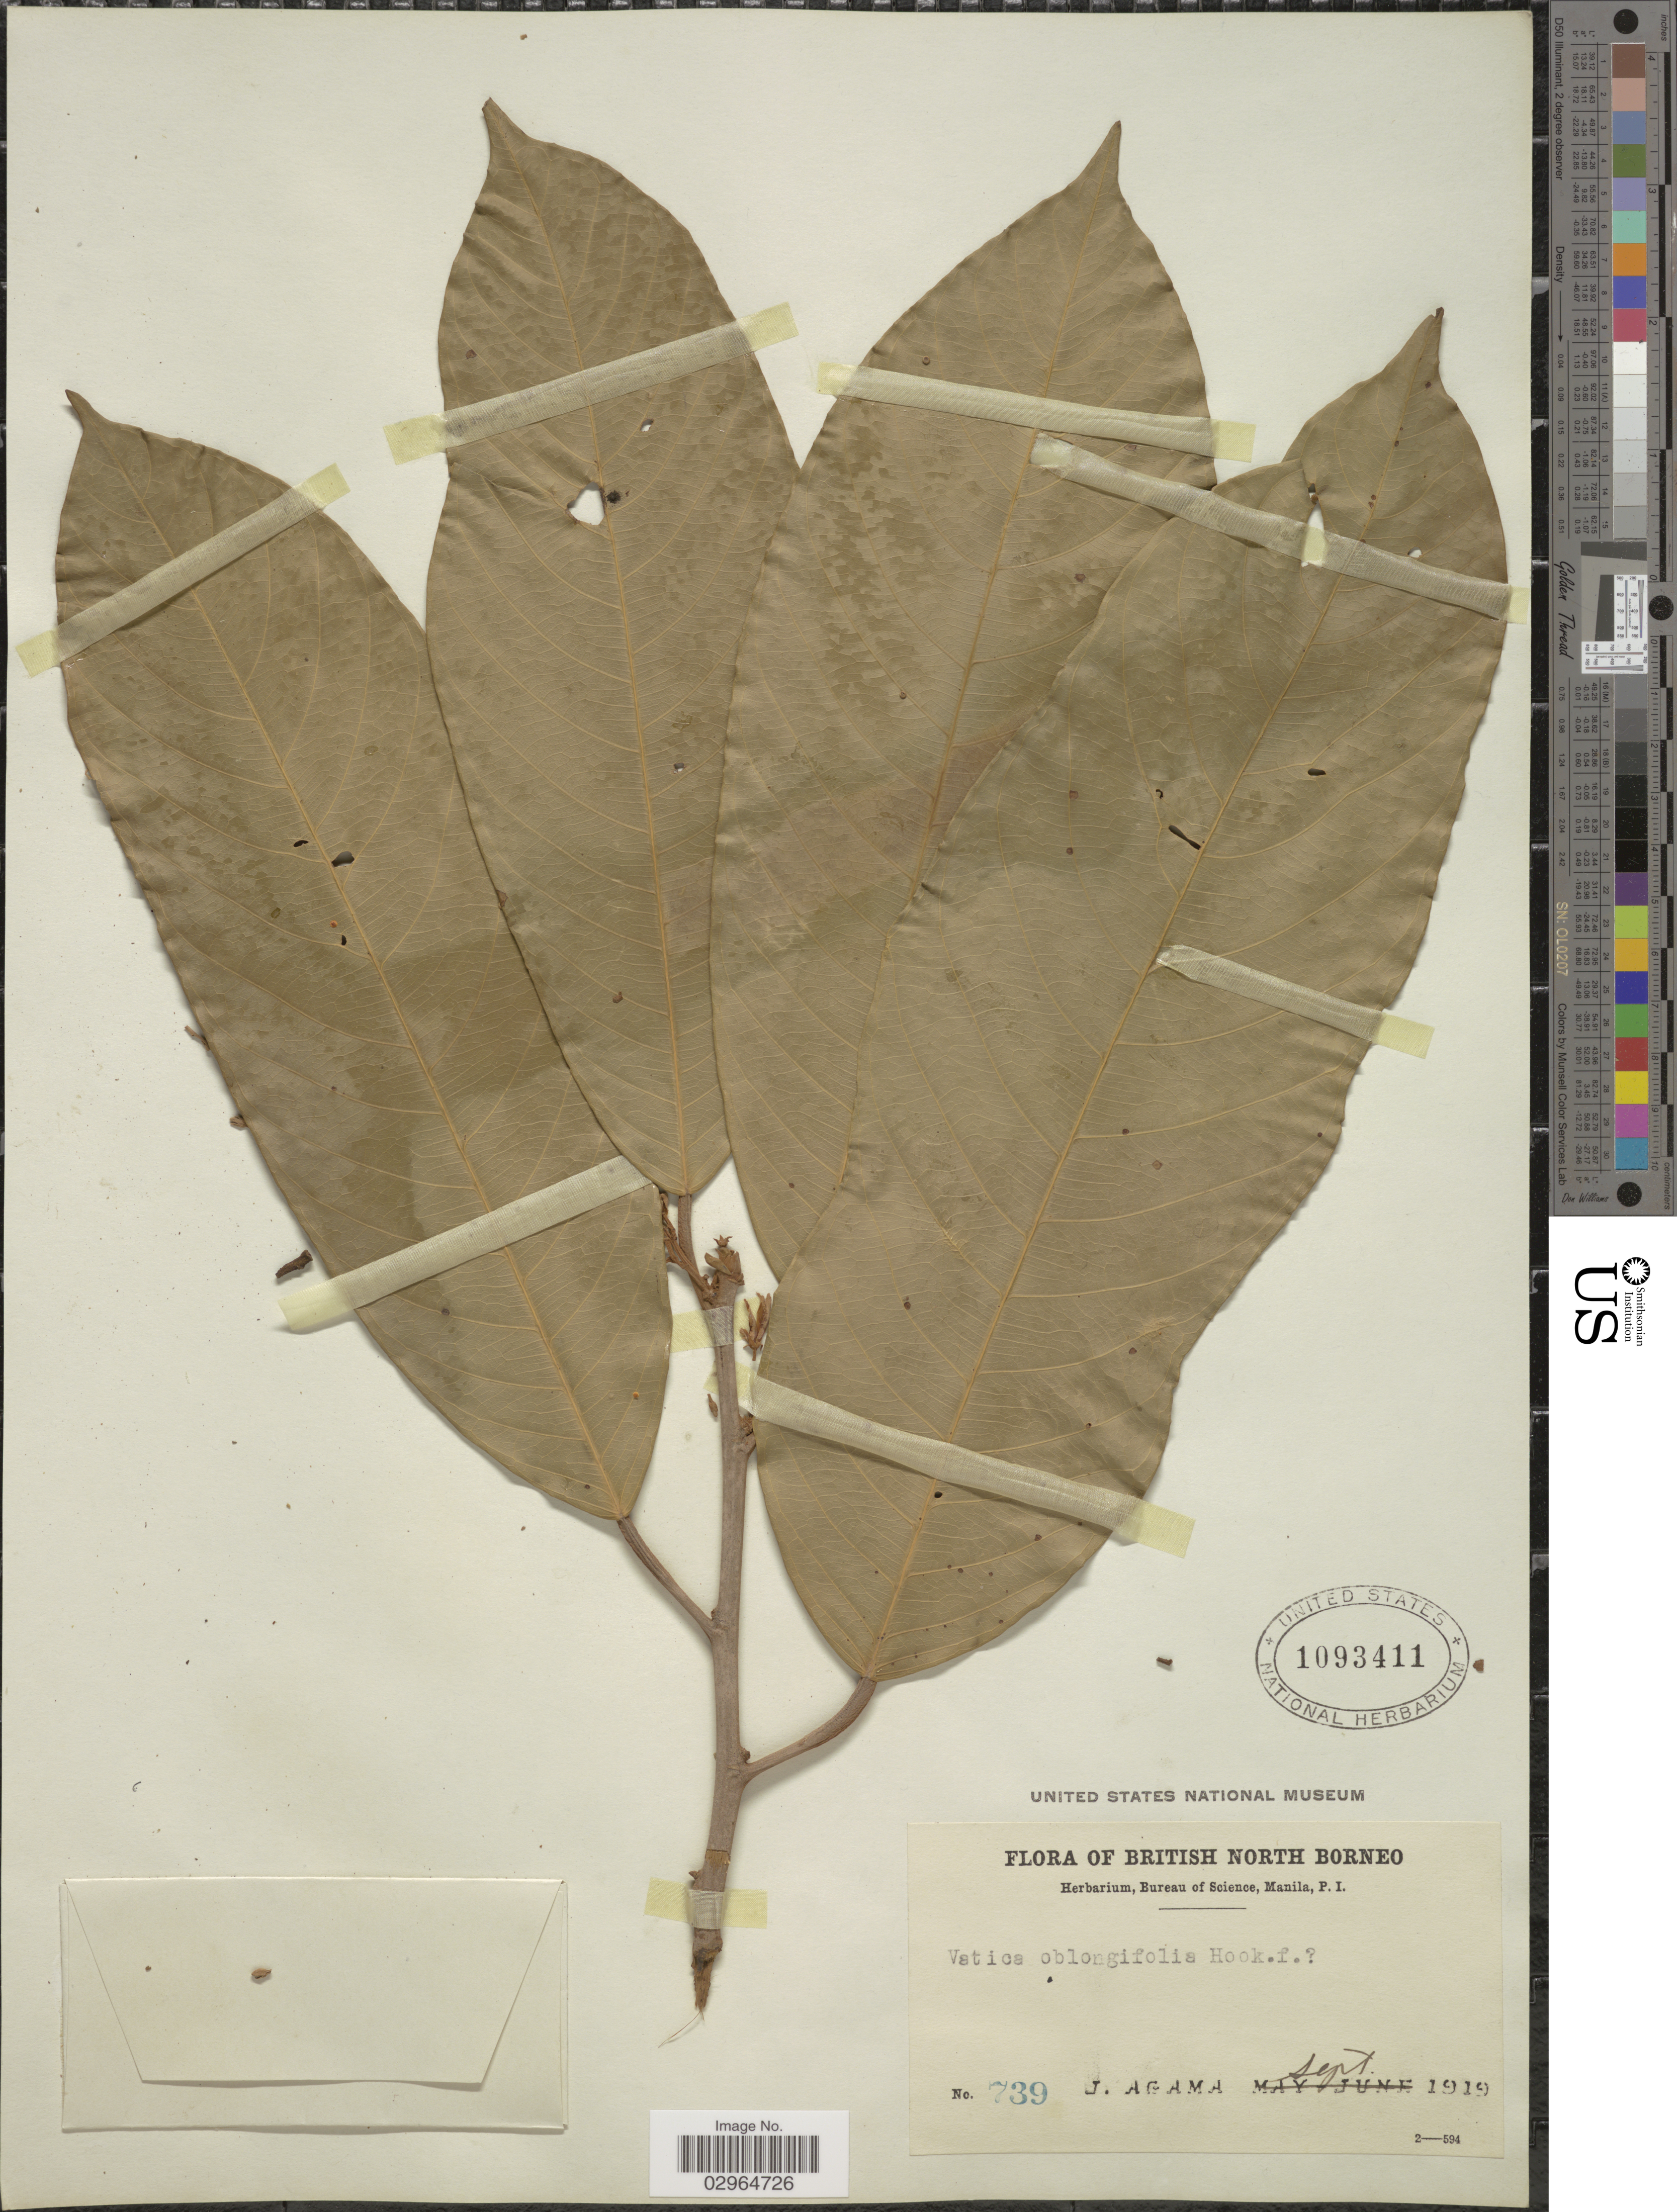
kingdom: Plantae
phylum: Tracheophyta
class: Magnoliopsida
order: Malvales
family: Dipterocarpaceae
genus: Vatica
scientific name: Vatica oblongifolia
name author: Hook. f.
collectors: J. Agama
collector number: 739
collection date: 1919-09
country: Malaysia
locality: British North Borneo.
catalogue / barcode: US 1093411